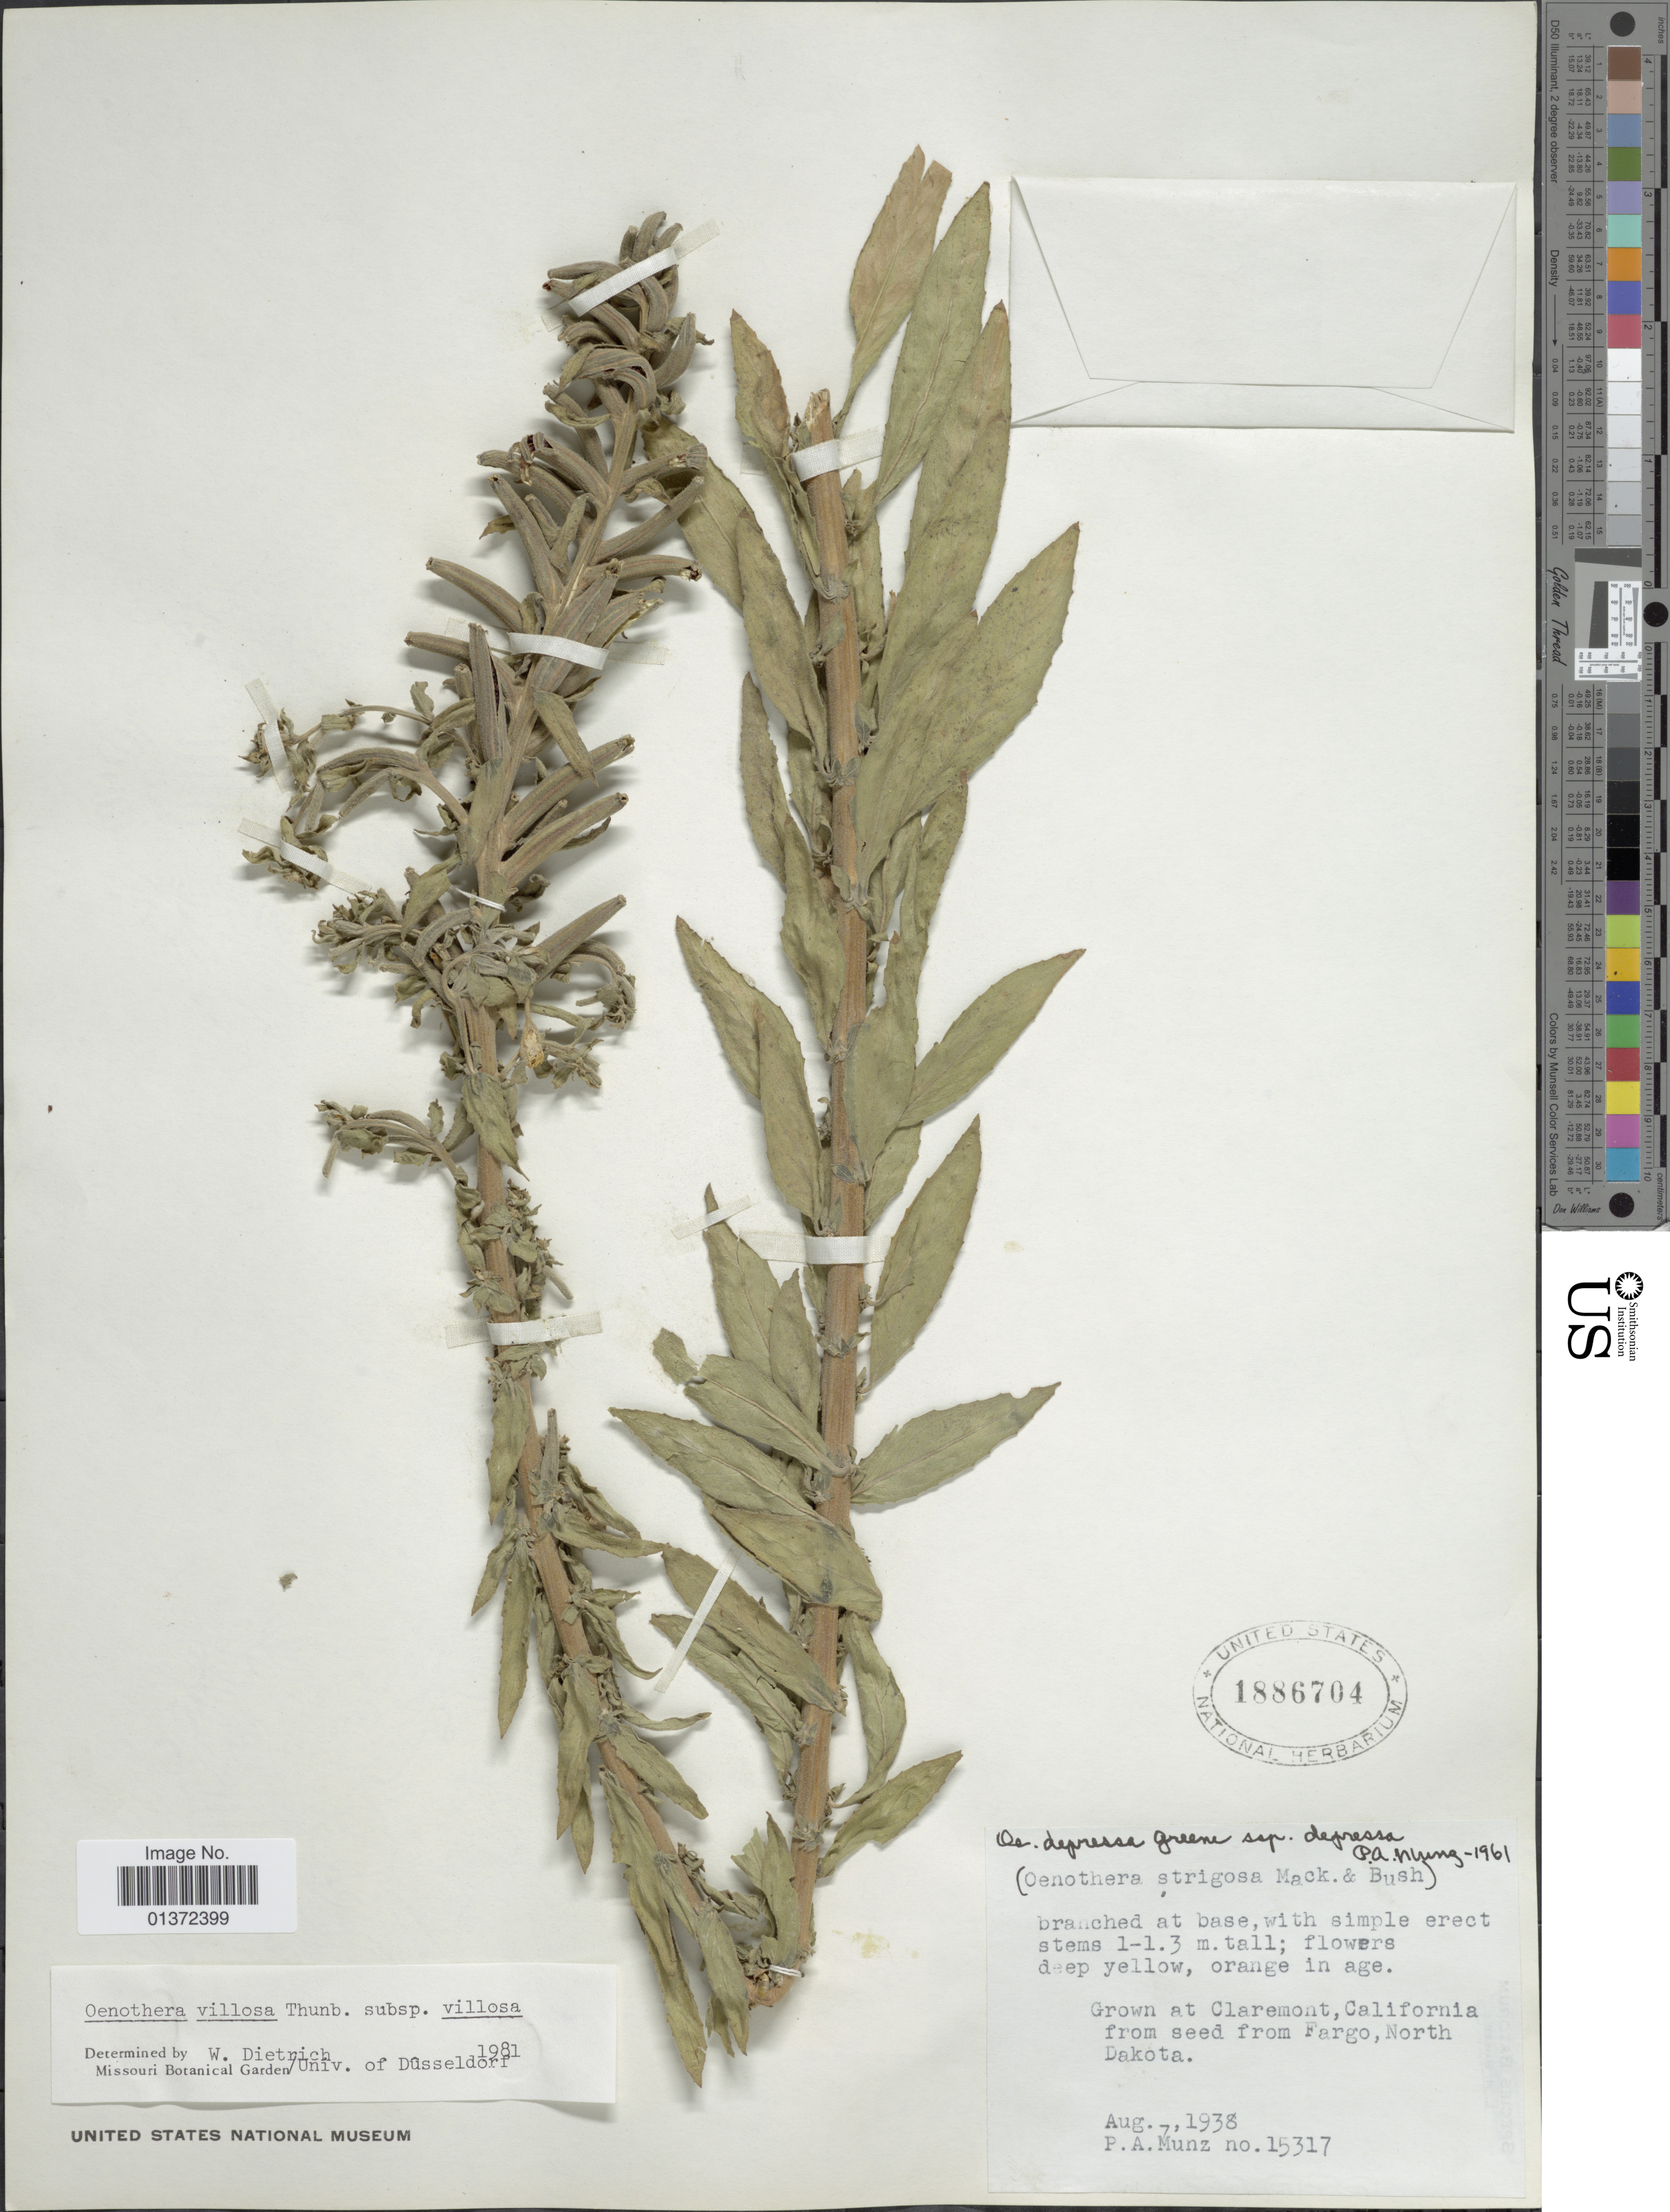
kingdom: Plantae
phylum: Tracheophyta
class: Magnoliopsida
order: Myrtales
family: Onagraceae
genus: Oenothera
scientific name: Oenothera villosa subsp. villosa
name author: Thunb.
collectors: P. A. Munz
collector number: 15317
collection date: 1938-08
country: United States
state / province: California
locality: Claremont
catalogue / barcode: US 1886704